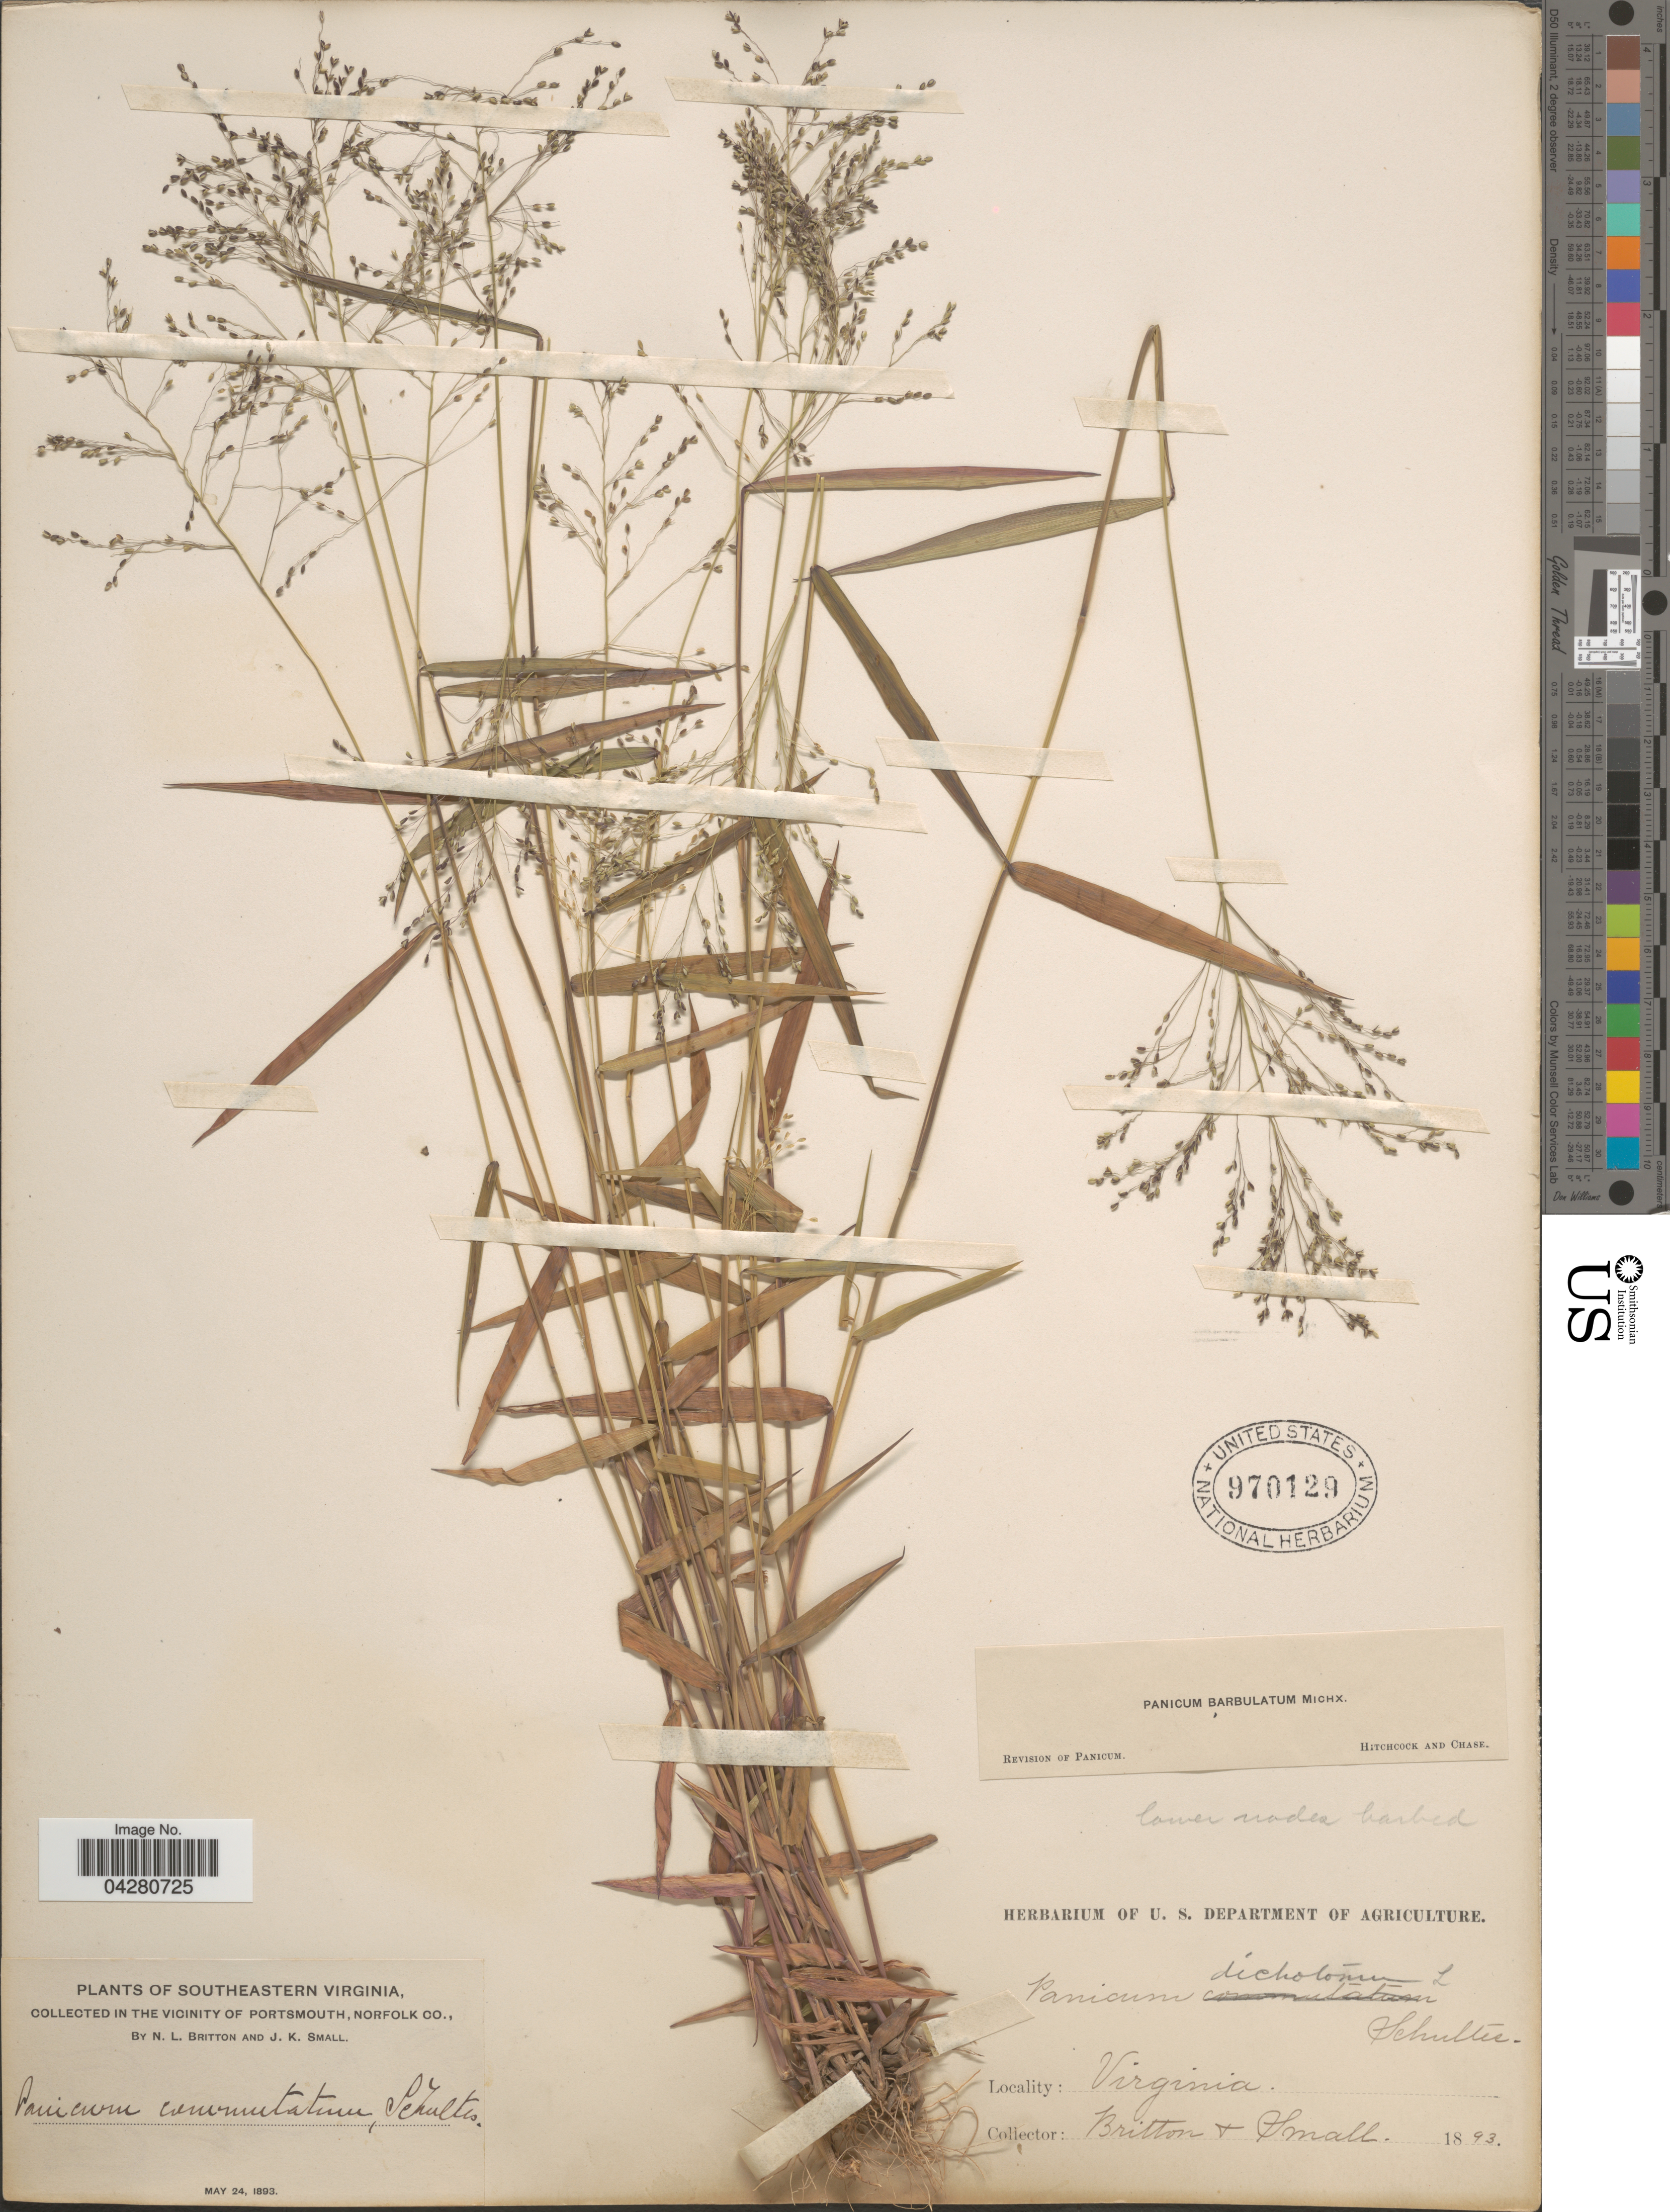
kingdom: Plantae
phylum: Tracheophyta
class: Liliopsida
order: Poales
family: Poaceae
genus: Dichanthelium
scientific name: Dichanthelium dichotomum var. dichotomum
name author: (L.) Gould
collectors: Mrs. N. L. Britton & J. K. Small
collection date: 1893-05-24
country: United States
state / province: Virginia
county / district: City of Portsmouth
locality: Southeastern Virginia. In the Vicinity of Portsmouth, Norfolk Co.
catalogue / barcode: US 970129